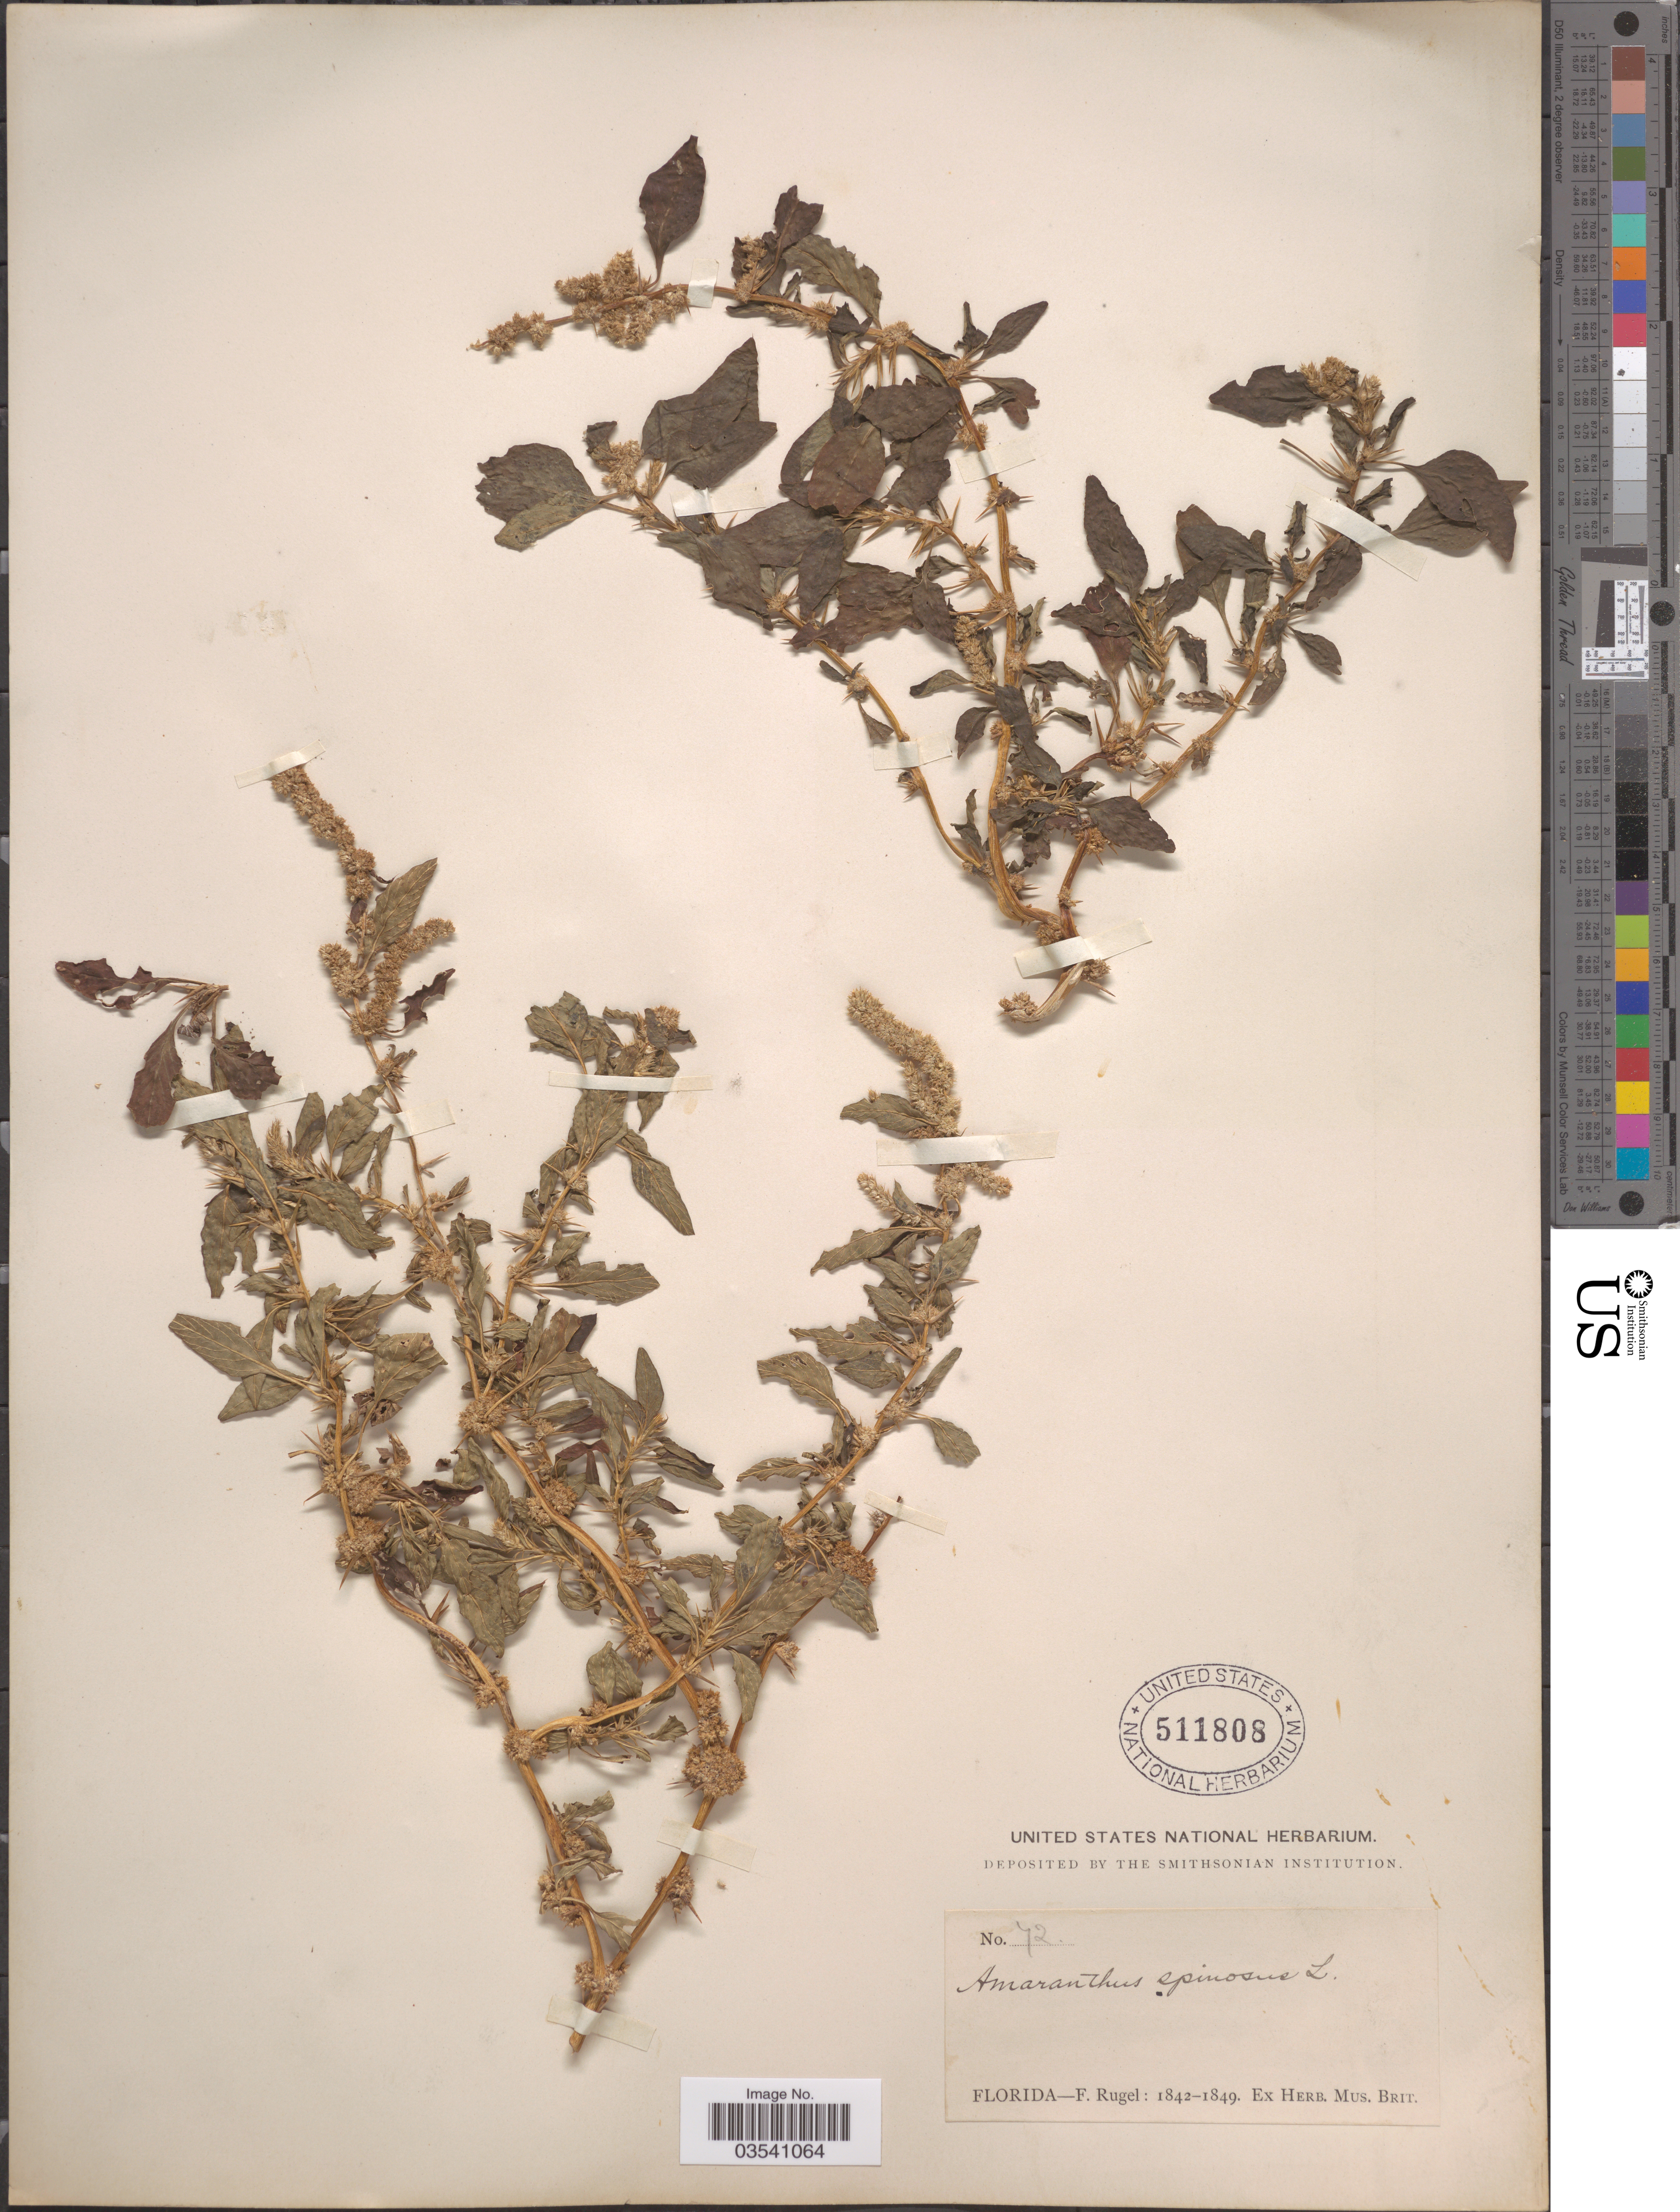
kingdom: Plantae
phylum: Tracheophyta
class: Magnoliopsida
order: Caryophyllales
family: Amaranthaceae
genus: Amaranthus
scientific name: Amaranthus spinosus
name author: L.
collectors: F. Rugel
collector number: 72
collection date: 1842/1849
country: United States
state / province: Florida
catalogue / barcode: US 511808